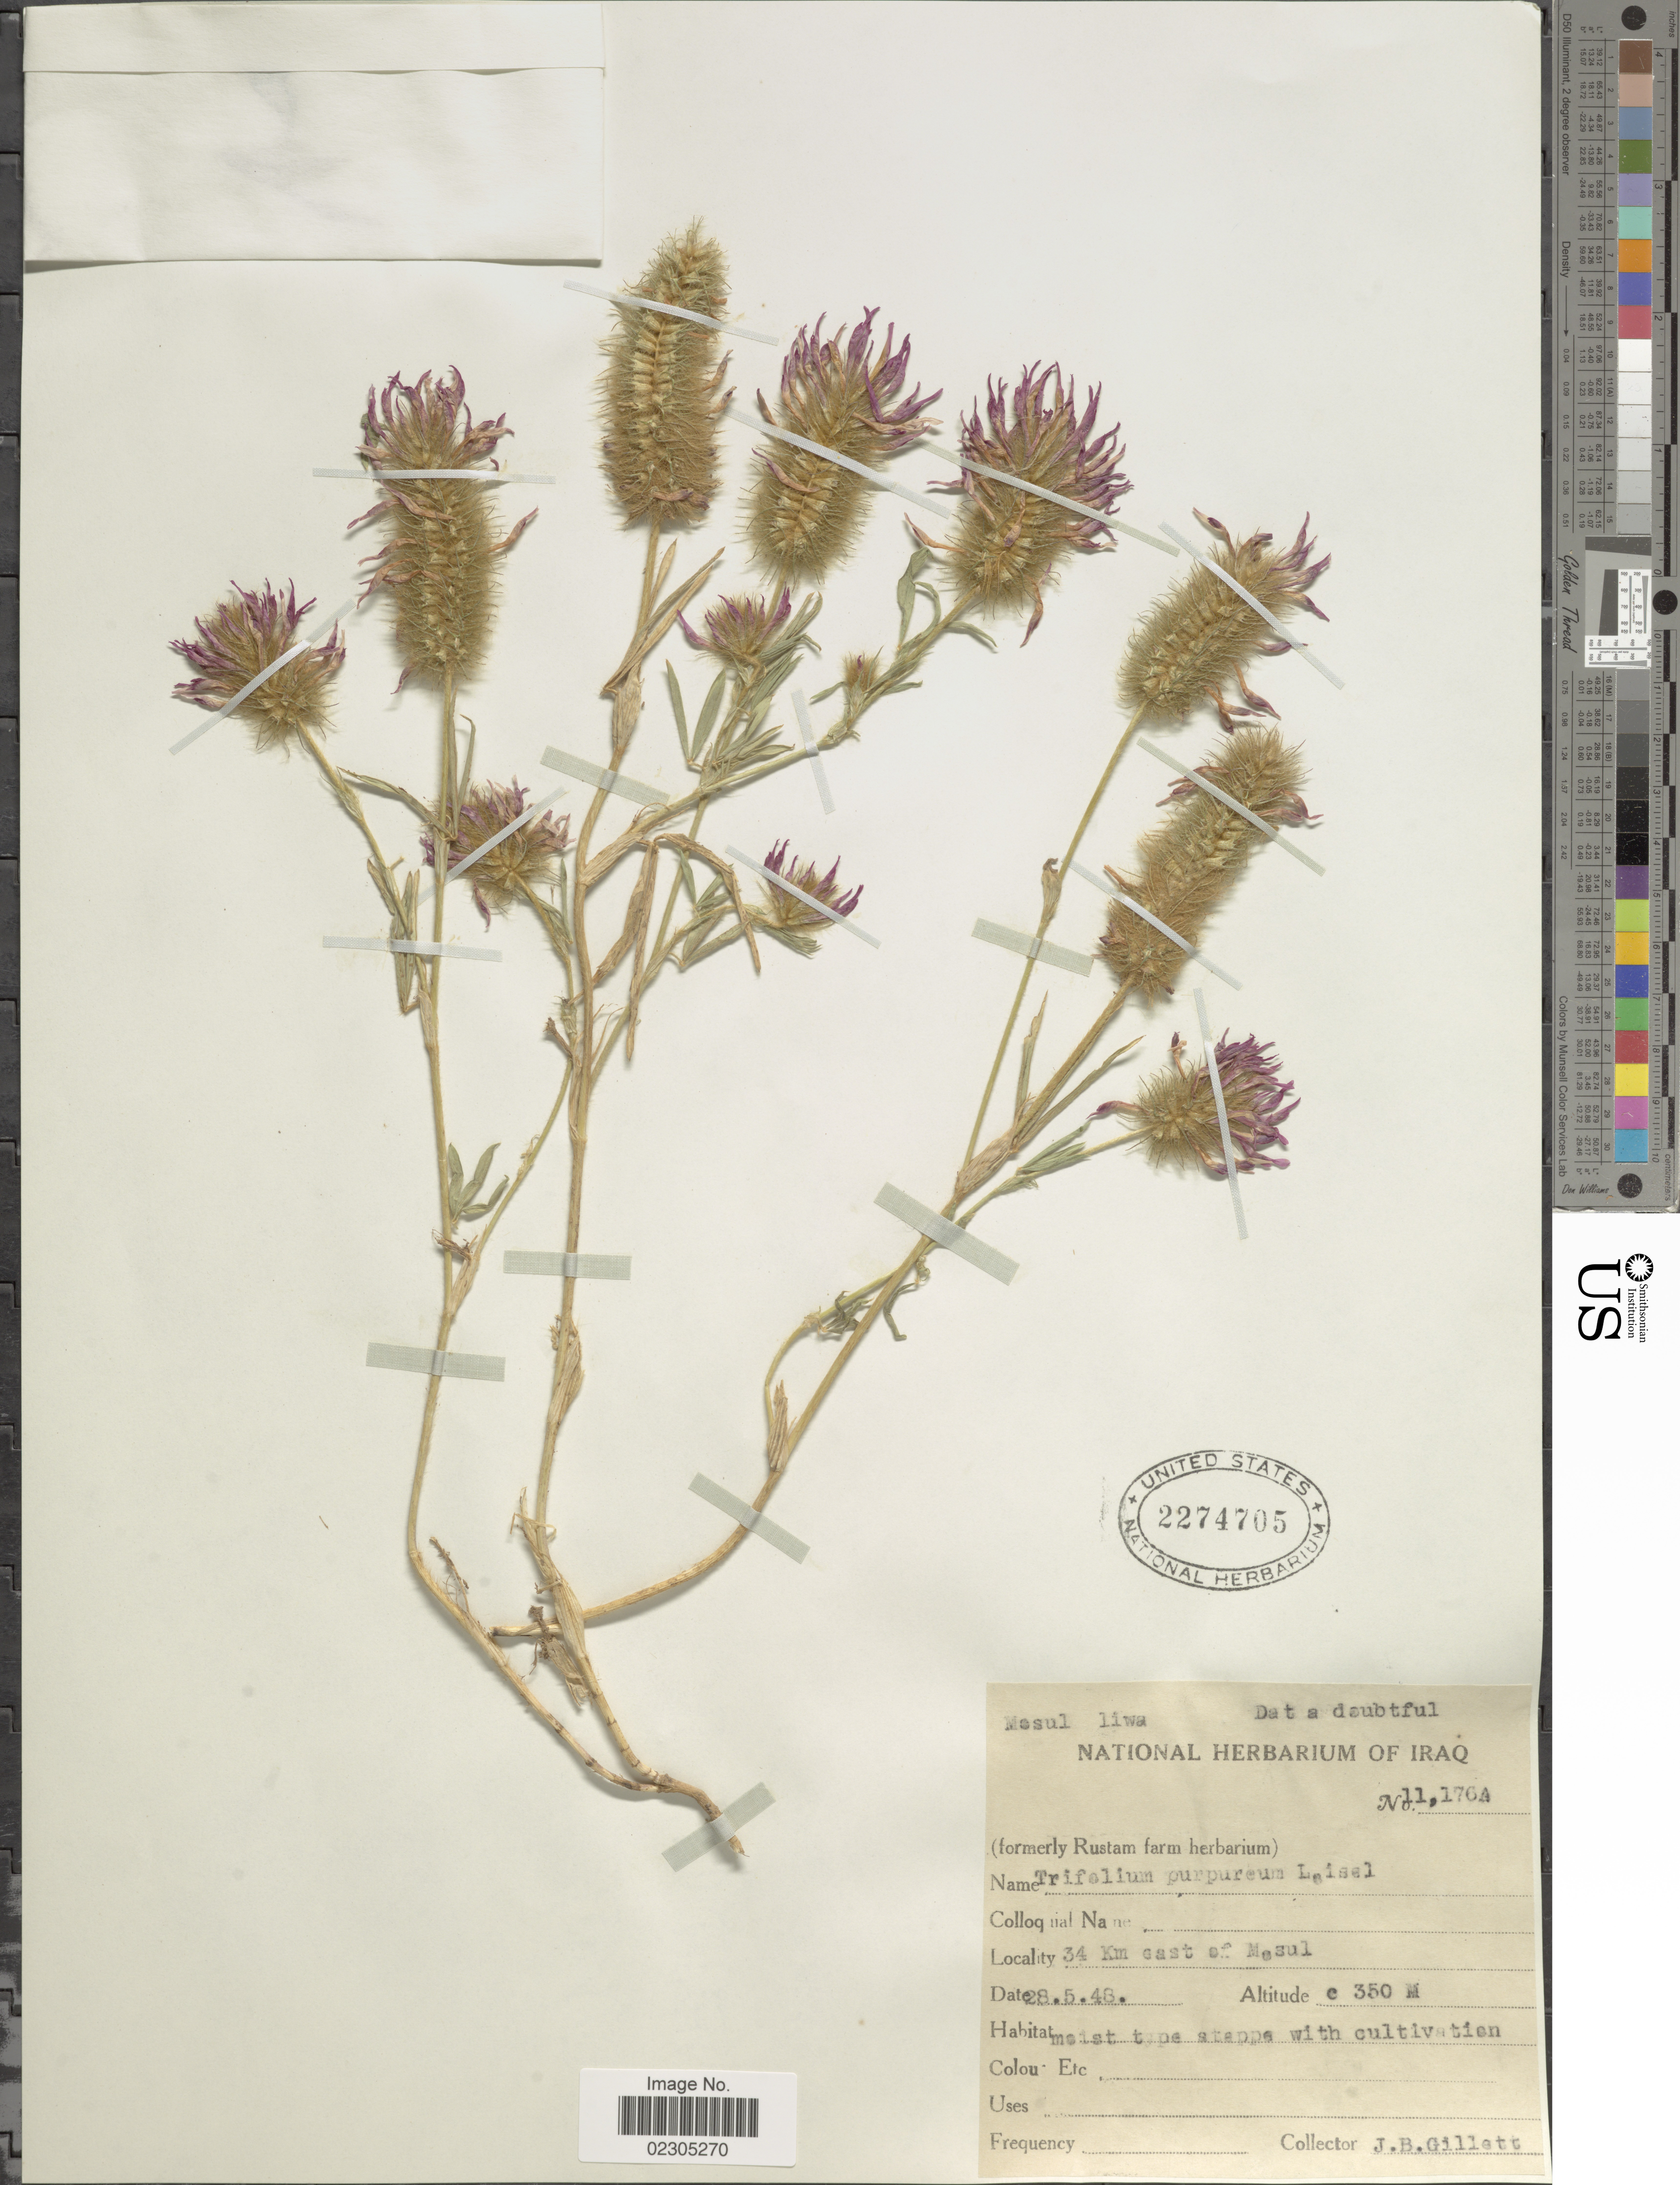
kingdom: Plantae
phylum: Tracheophyta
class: Magnoliopsida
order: Fabales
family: Fabaceae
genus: Trifolium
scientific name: Trifolium purpureum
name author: Loisel.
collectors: J. B. Gillett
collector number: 11176A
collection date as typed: Transcribed d/m/y: 28/5/48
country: Iraq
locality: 34 km east of Mesul.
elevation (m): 350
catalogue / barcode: US 2274705